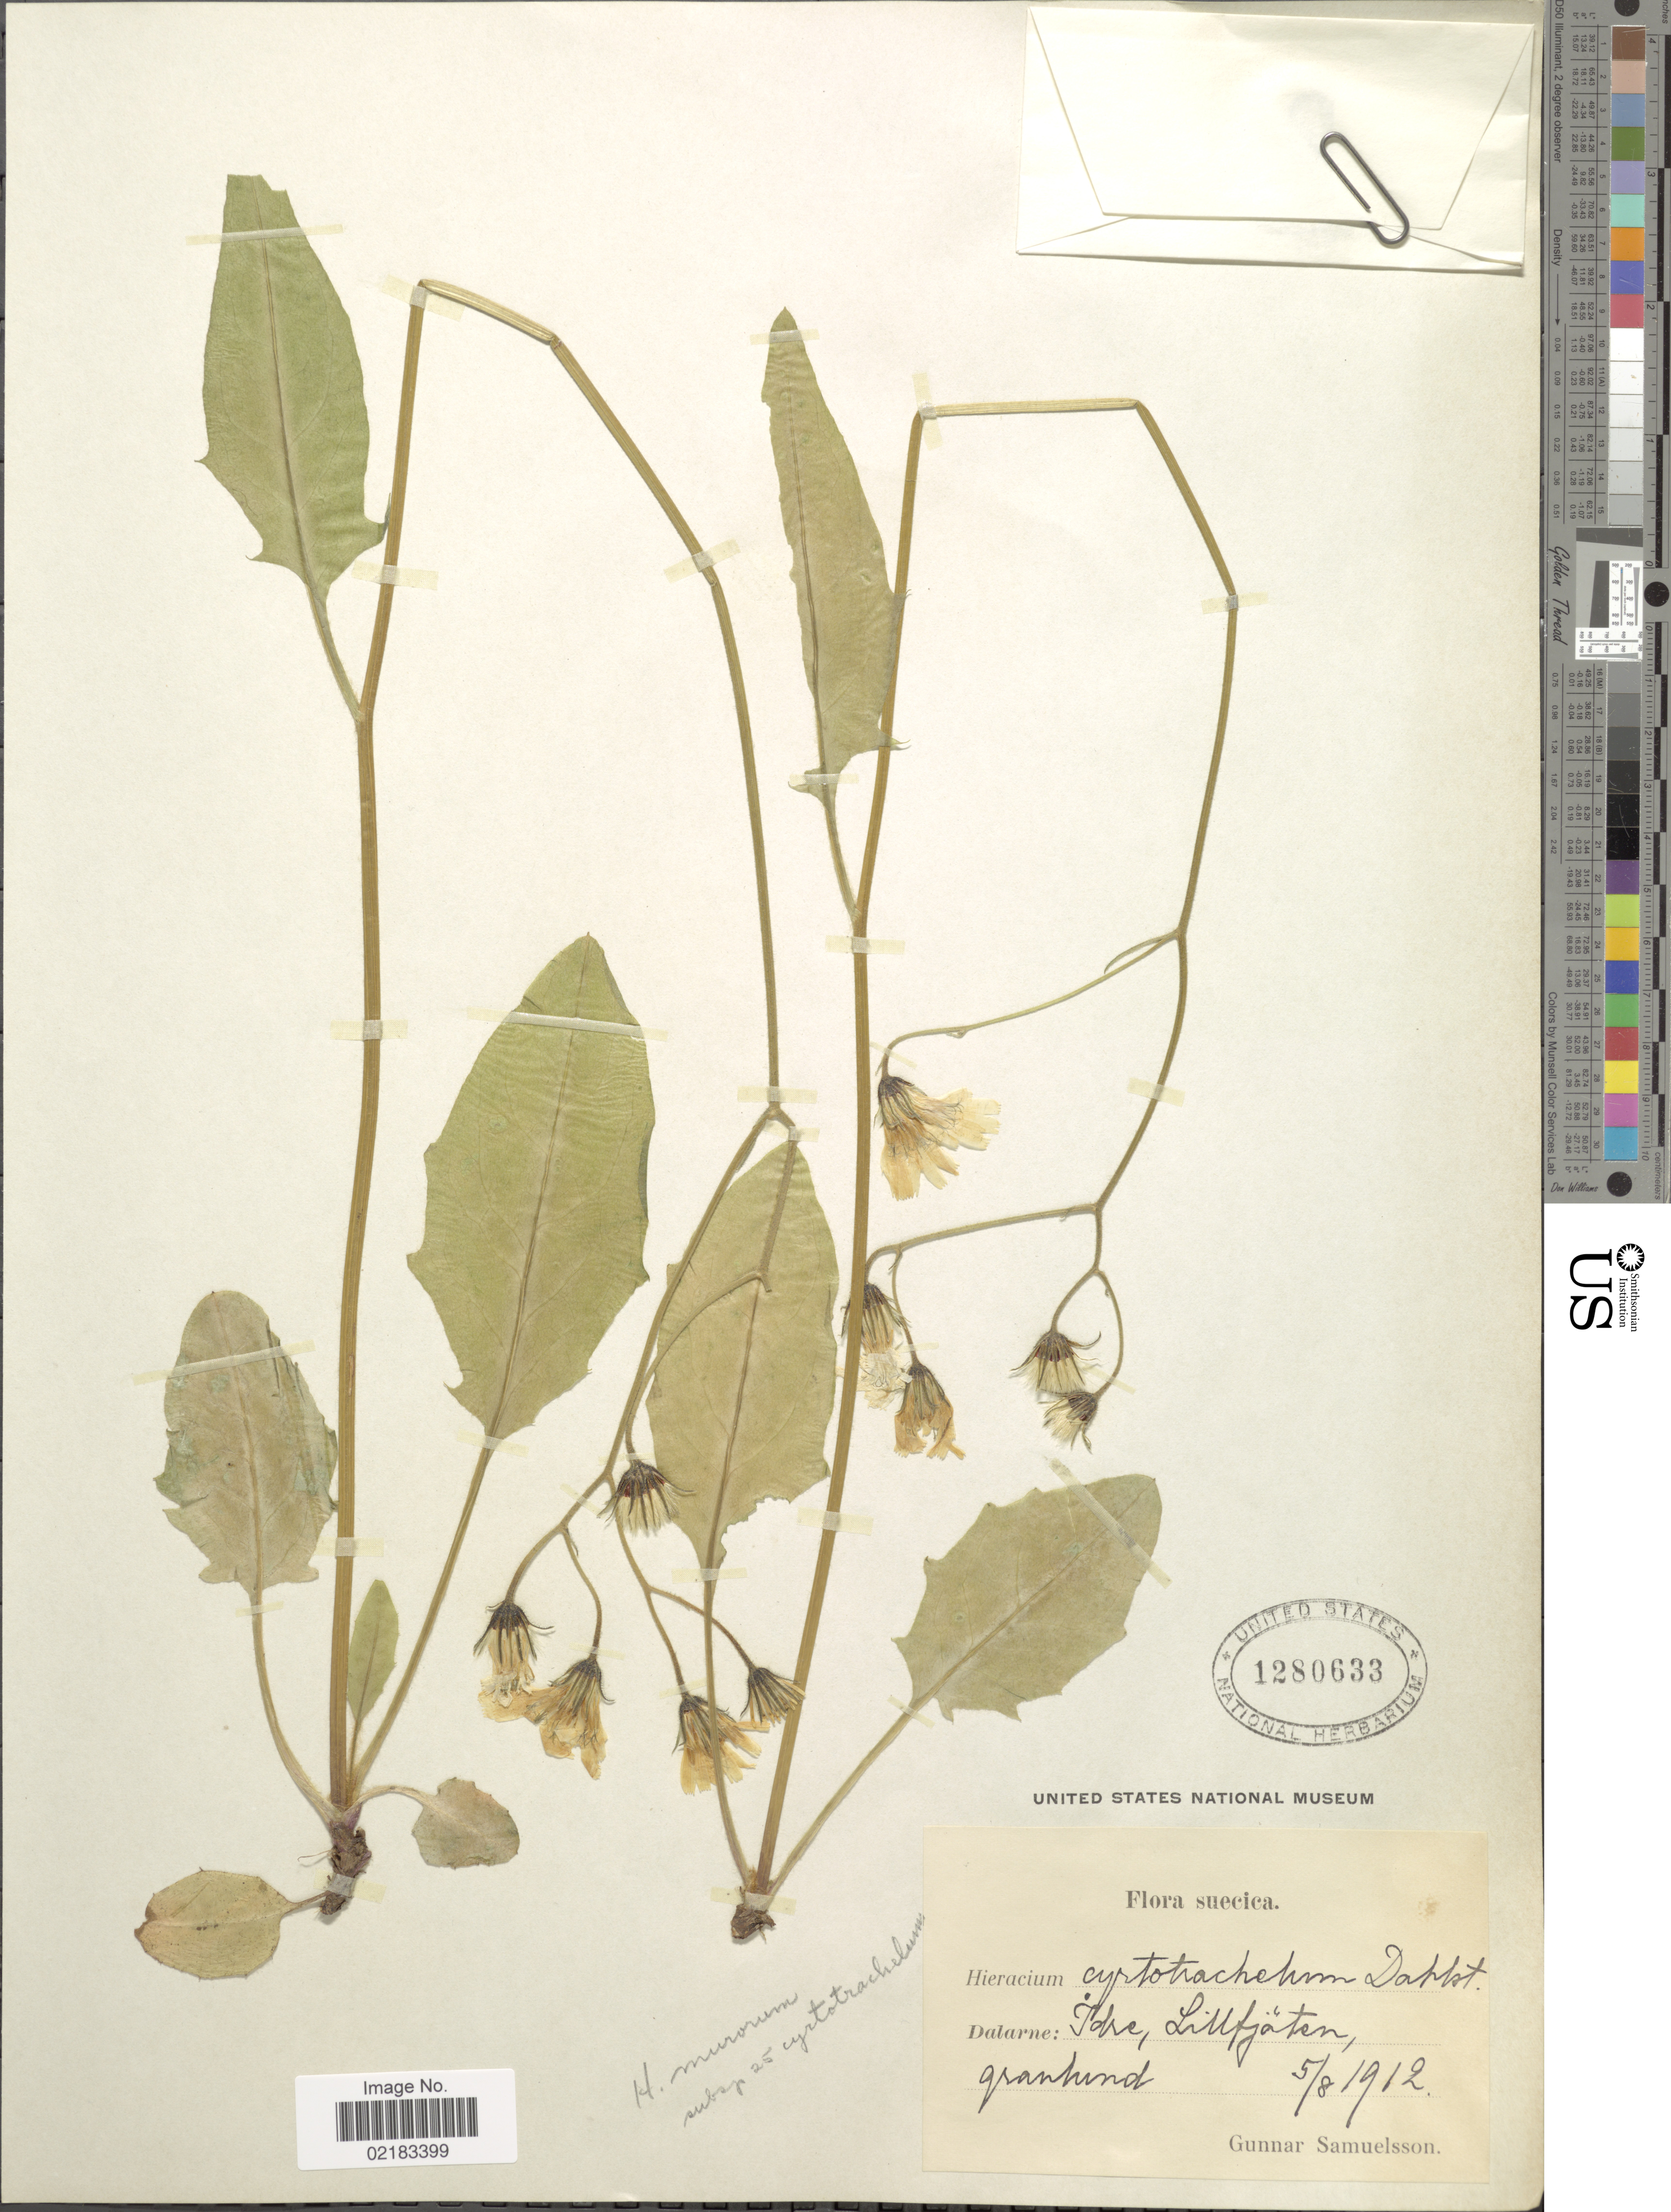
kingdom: Plantae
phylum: Tracheophyta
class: Magnoliopsida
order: Asterales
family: Asteraceae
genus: Hieracium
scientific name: Hieracium murorum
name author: L.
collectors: G. Samuelsson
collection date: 1912-08-05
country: Sweden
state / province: Dalarna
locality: Suecia: Idre, Lillfjäten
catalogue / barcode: US 1280633